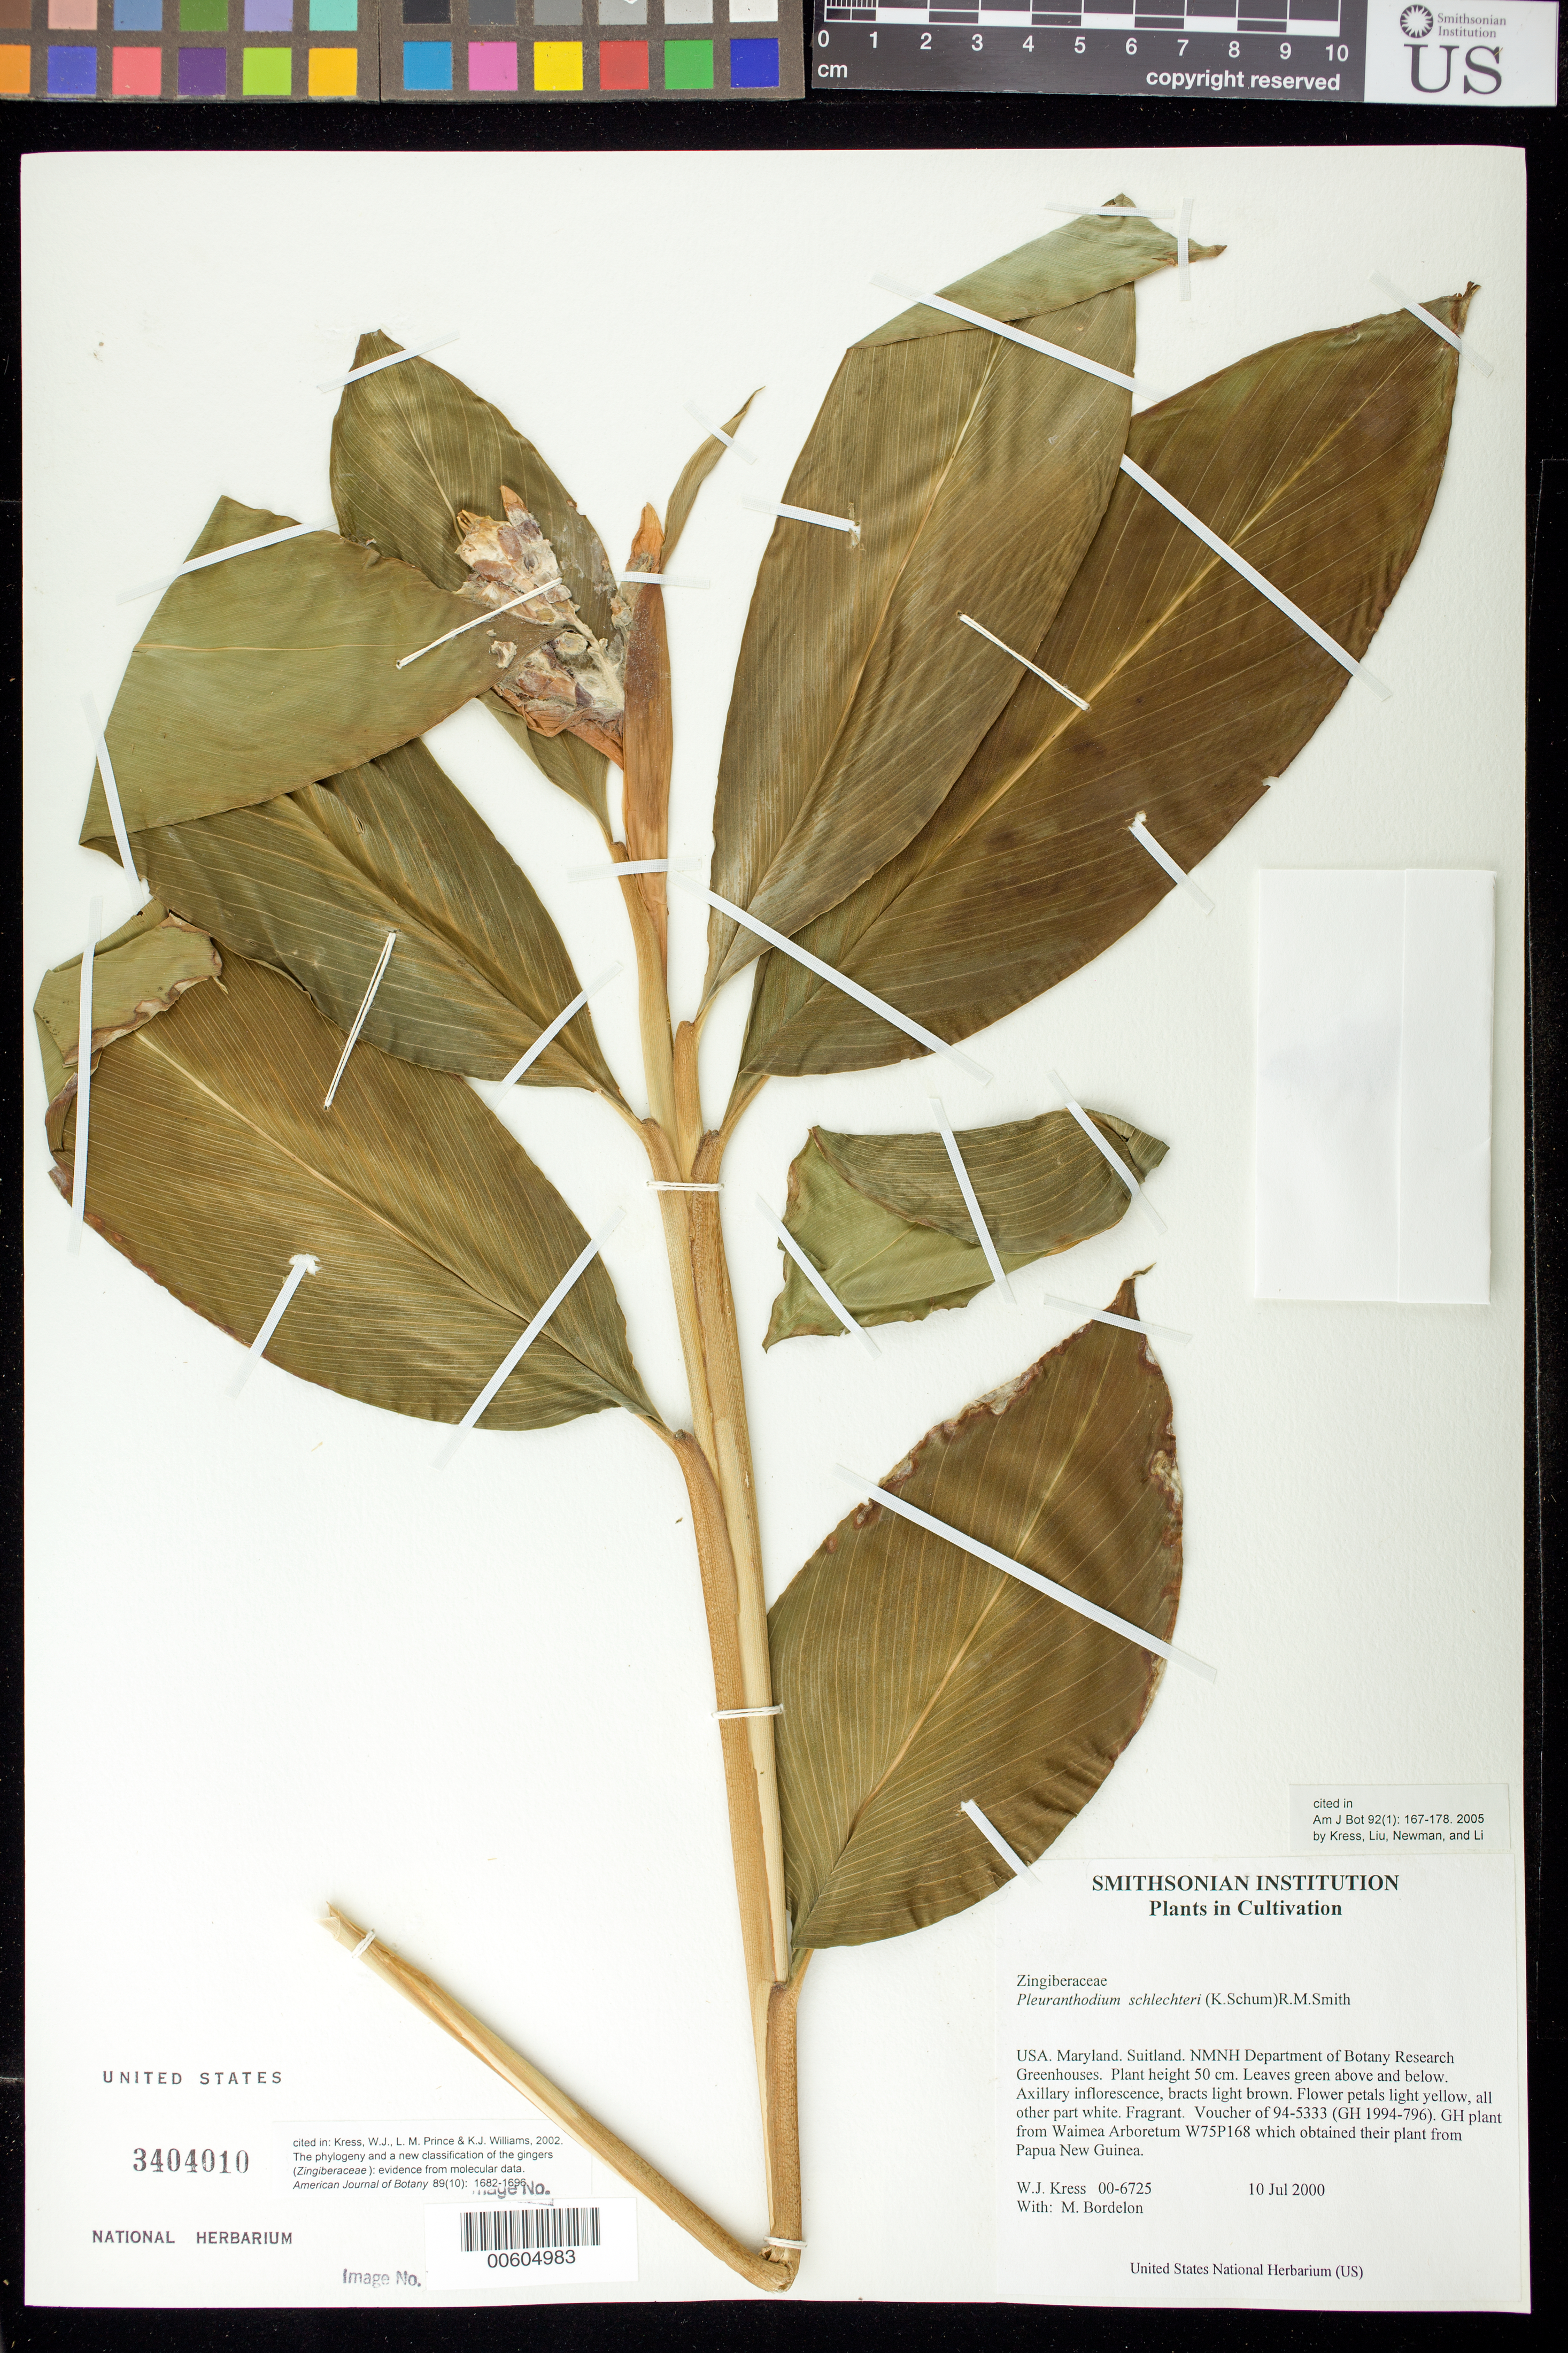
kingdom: Plantae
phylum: Tracheophyta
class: Liliopsida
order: Zingiberales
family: Zingiberaceae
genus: Pleuranthodium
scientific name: Pleuranthodium schlechteri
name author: (K. Schum.) R.M. Sm.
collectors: W. J. Kress & M. Bordelon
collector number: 00-6725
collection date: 2000-07-10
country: United States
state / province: Maryland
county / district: Prince George's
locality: NMNH Botany Research Greenhouses. Suitland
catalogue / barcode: US 3404010